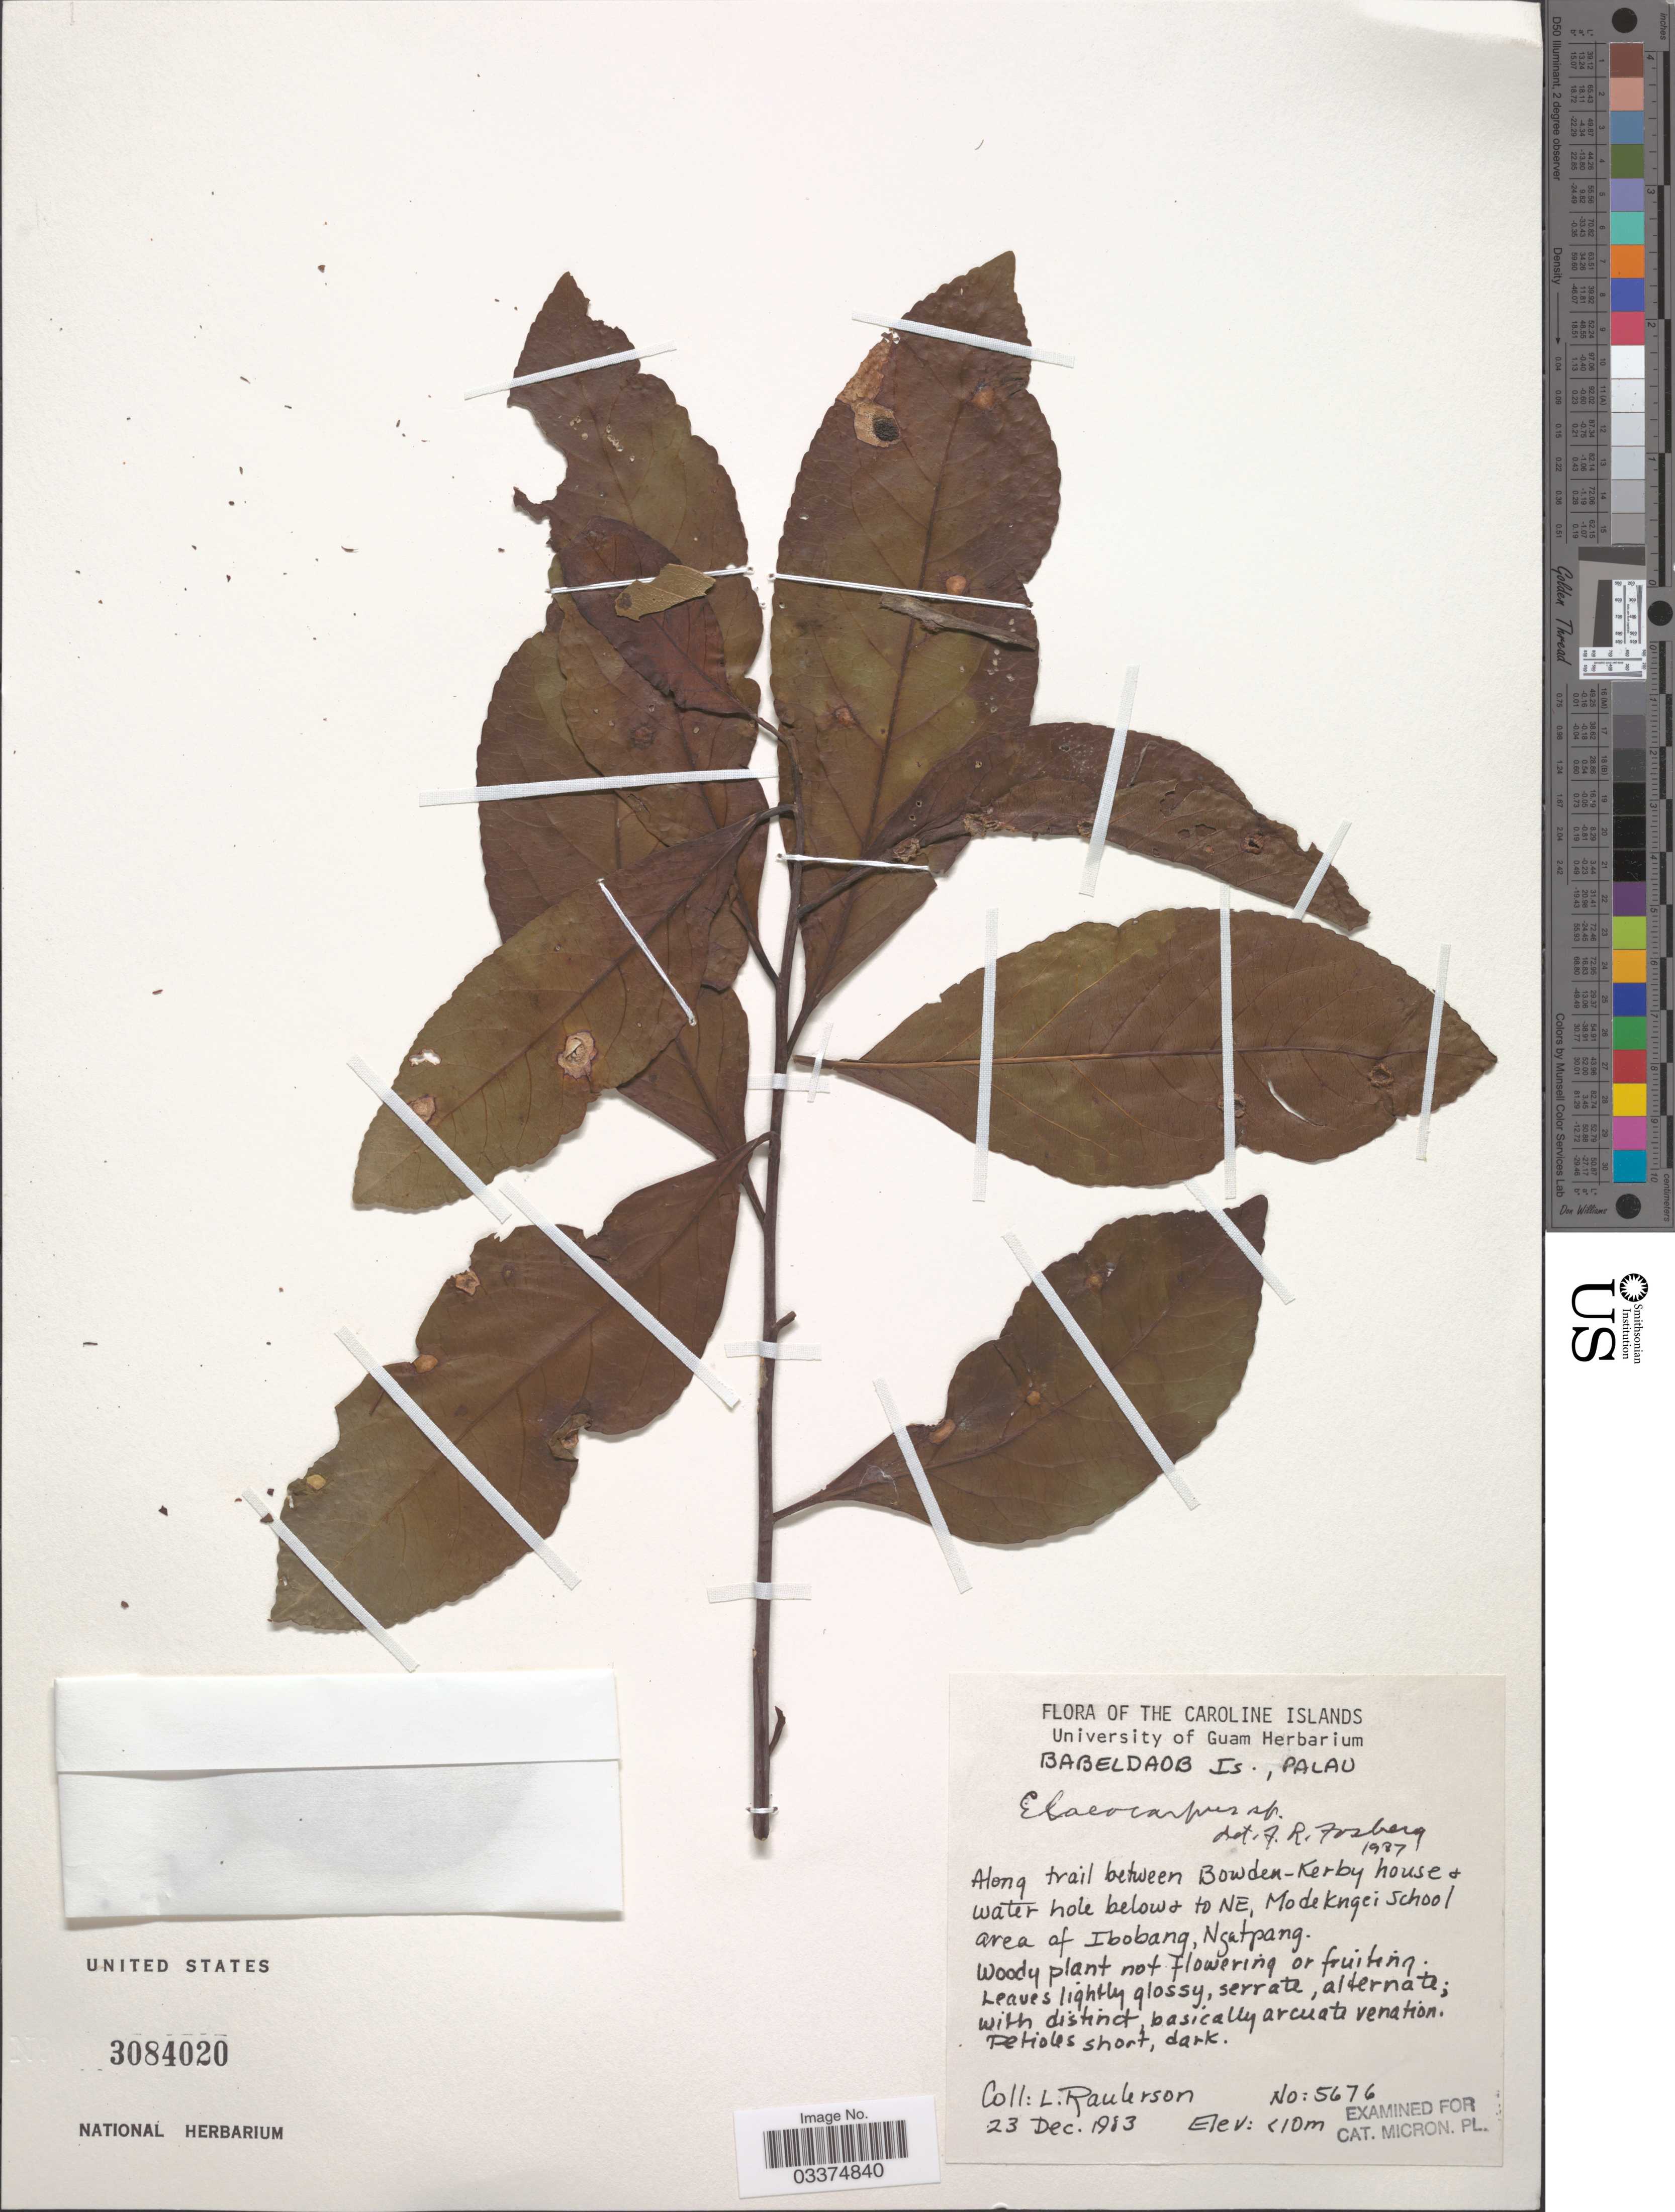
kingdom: Plantae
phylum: Tracheophyta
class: Magnoliopsida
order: Oxalidales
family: Elaeocarpaceae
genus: Elaeocarpus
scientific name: Elaeocarpus sp.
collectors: L. Raulerson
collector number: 5676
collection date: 1983-12-23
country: Palau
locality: The Caroline Islands. Babeldaob Is., Palau. Along trail between Bowden-Kerby house & water hole below & to NE, Modekngei; school area of Ibobang, Ngatpang.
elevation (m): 10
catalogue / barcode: US 3084020